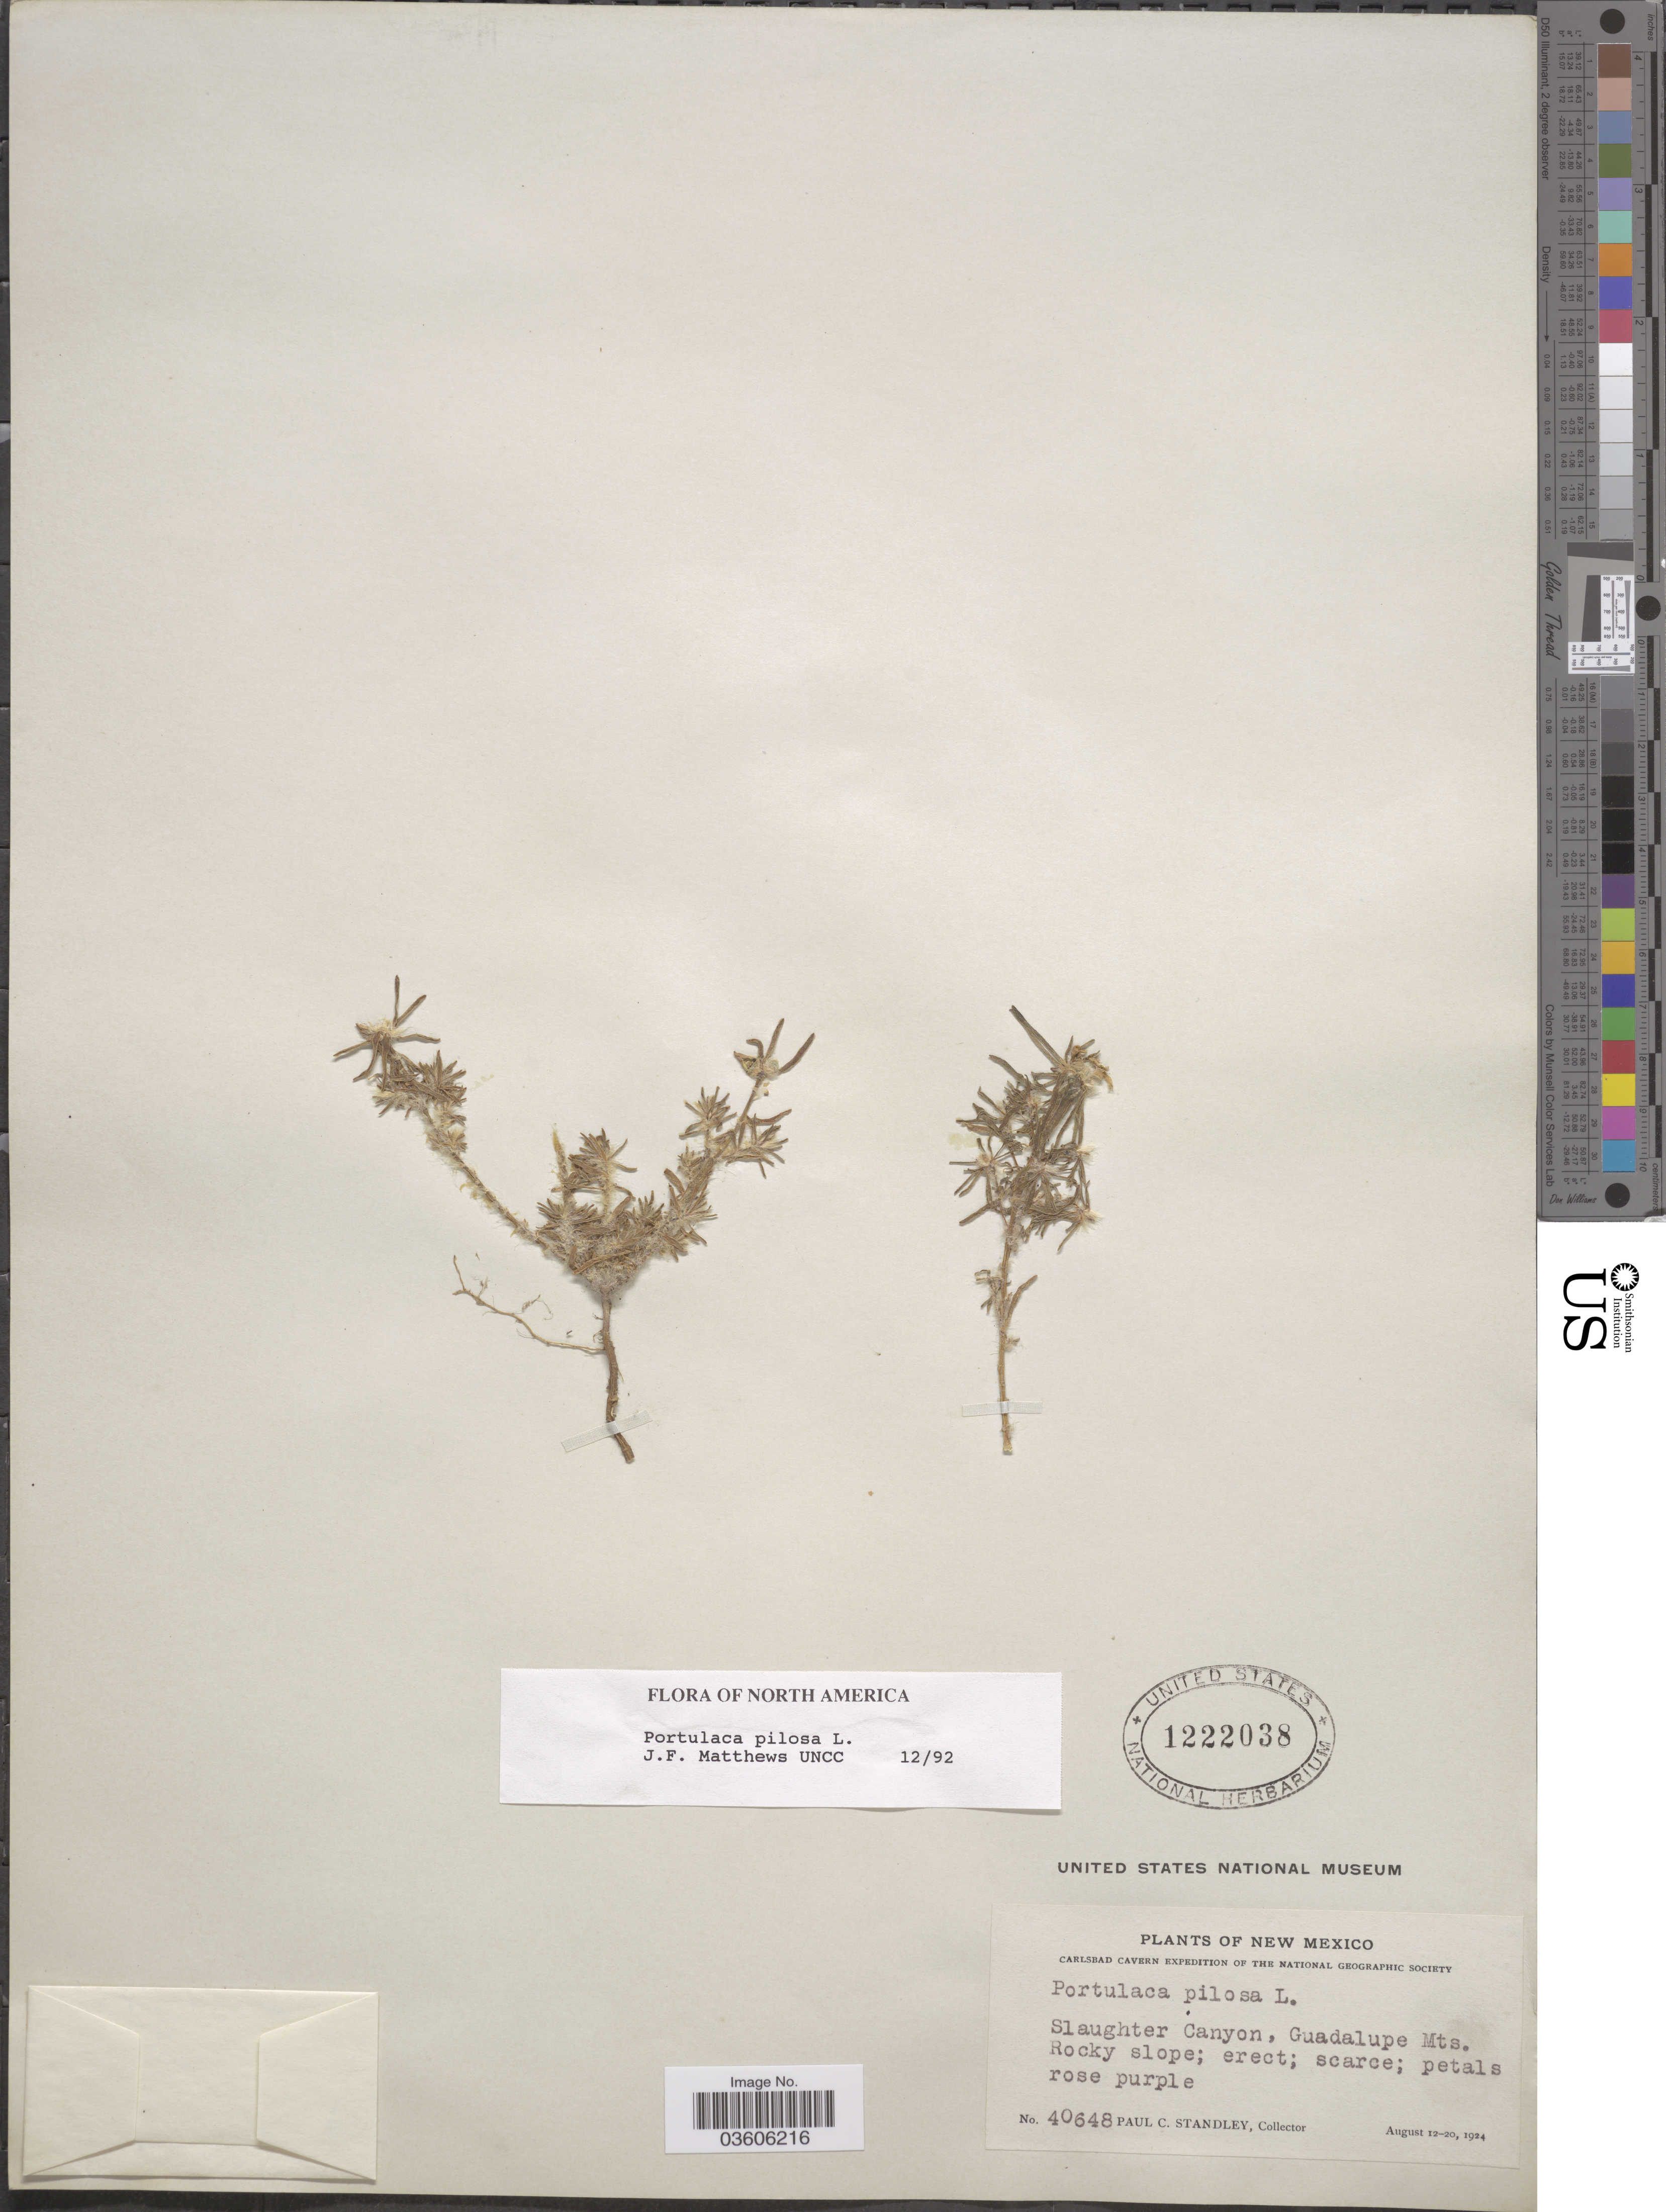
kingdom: Plantae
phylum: Tracheophyta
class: Magnoliopsida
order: Caryophyllales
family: Portulacaceae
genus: Portulaca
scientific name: Portulaca pilosa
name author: L.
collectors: P. C. Standley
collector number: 40648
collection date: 1924-08-12/1924-08-20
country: United States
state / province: New Mexico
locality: Carlsbad Cavern. Slaughter Canyon, Guadalupe Mts.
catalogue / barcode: US 1222038